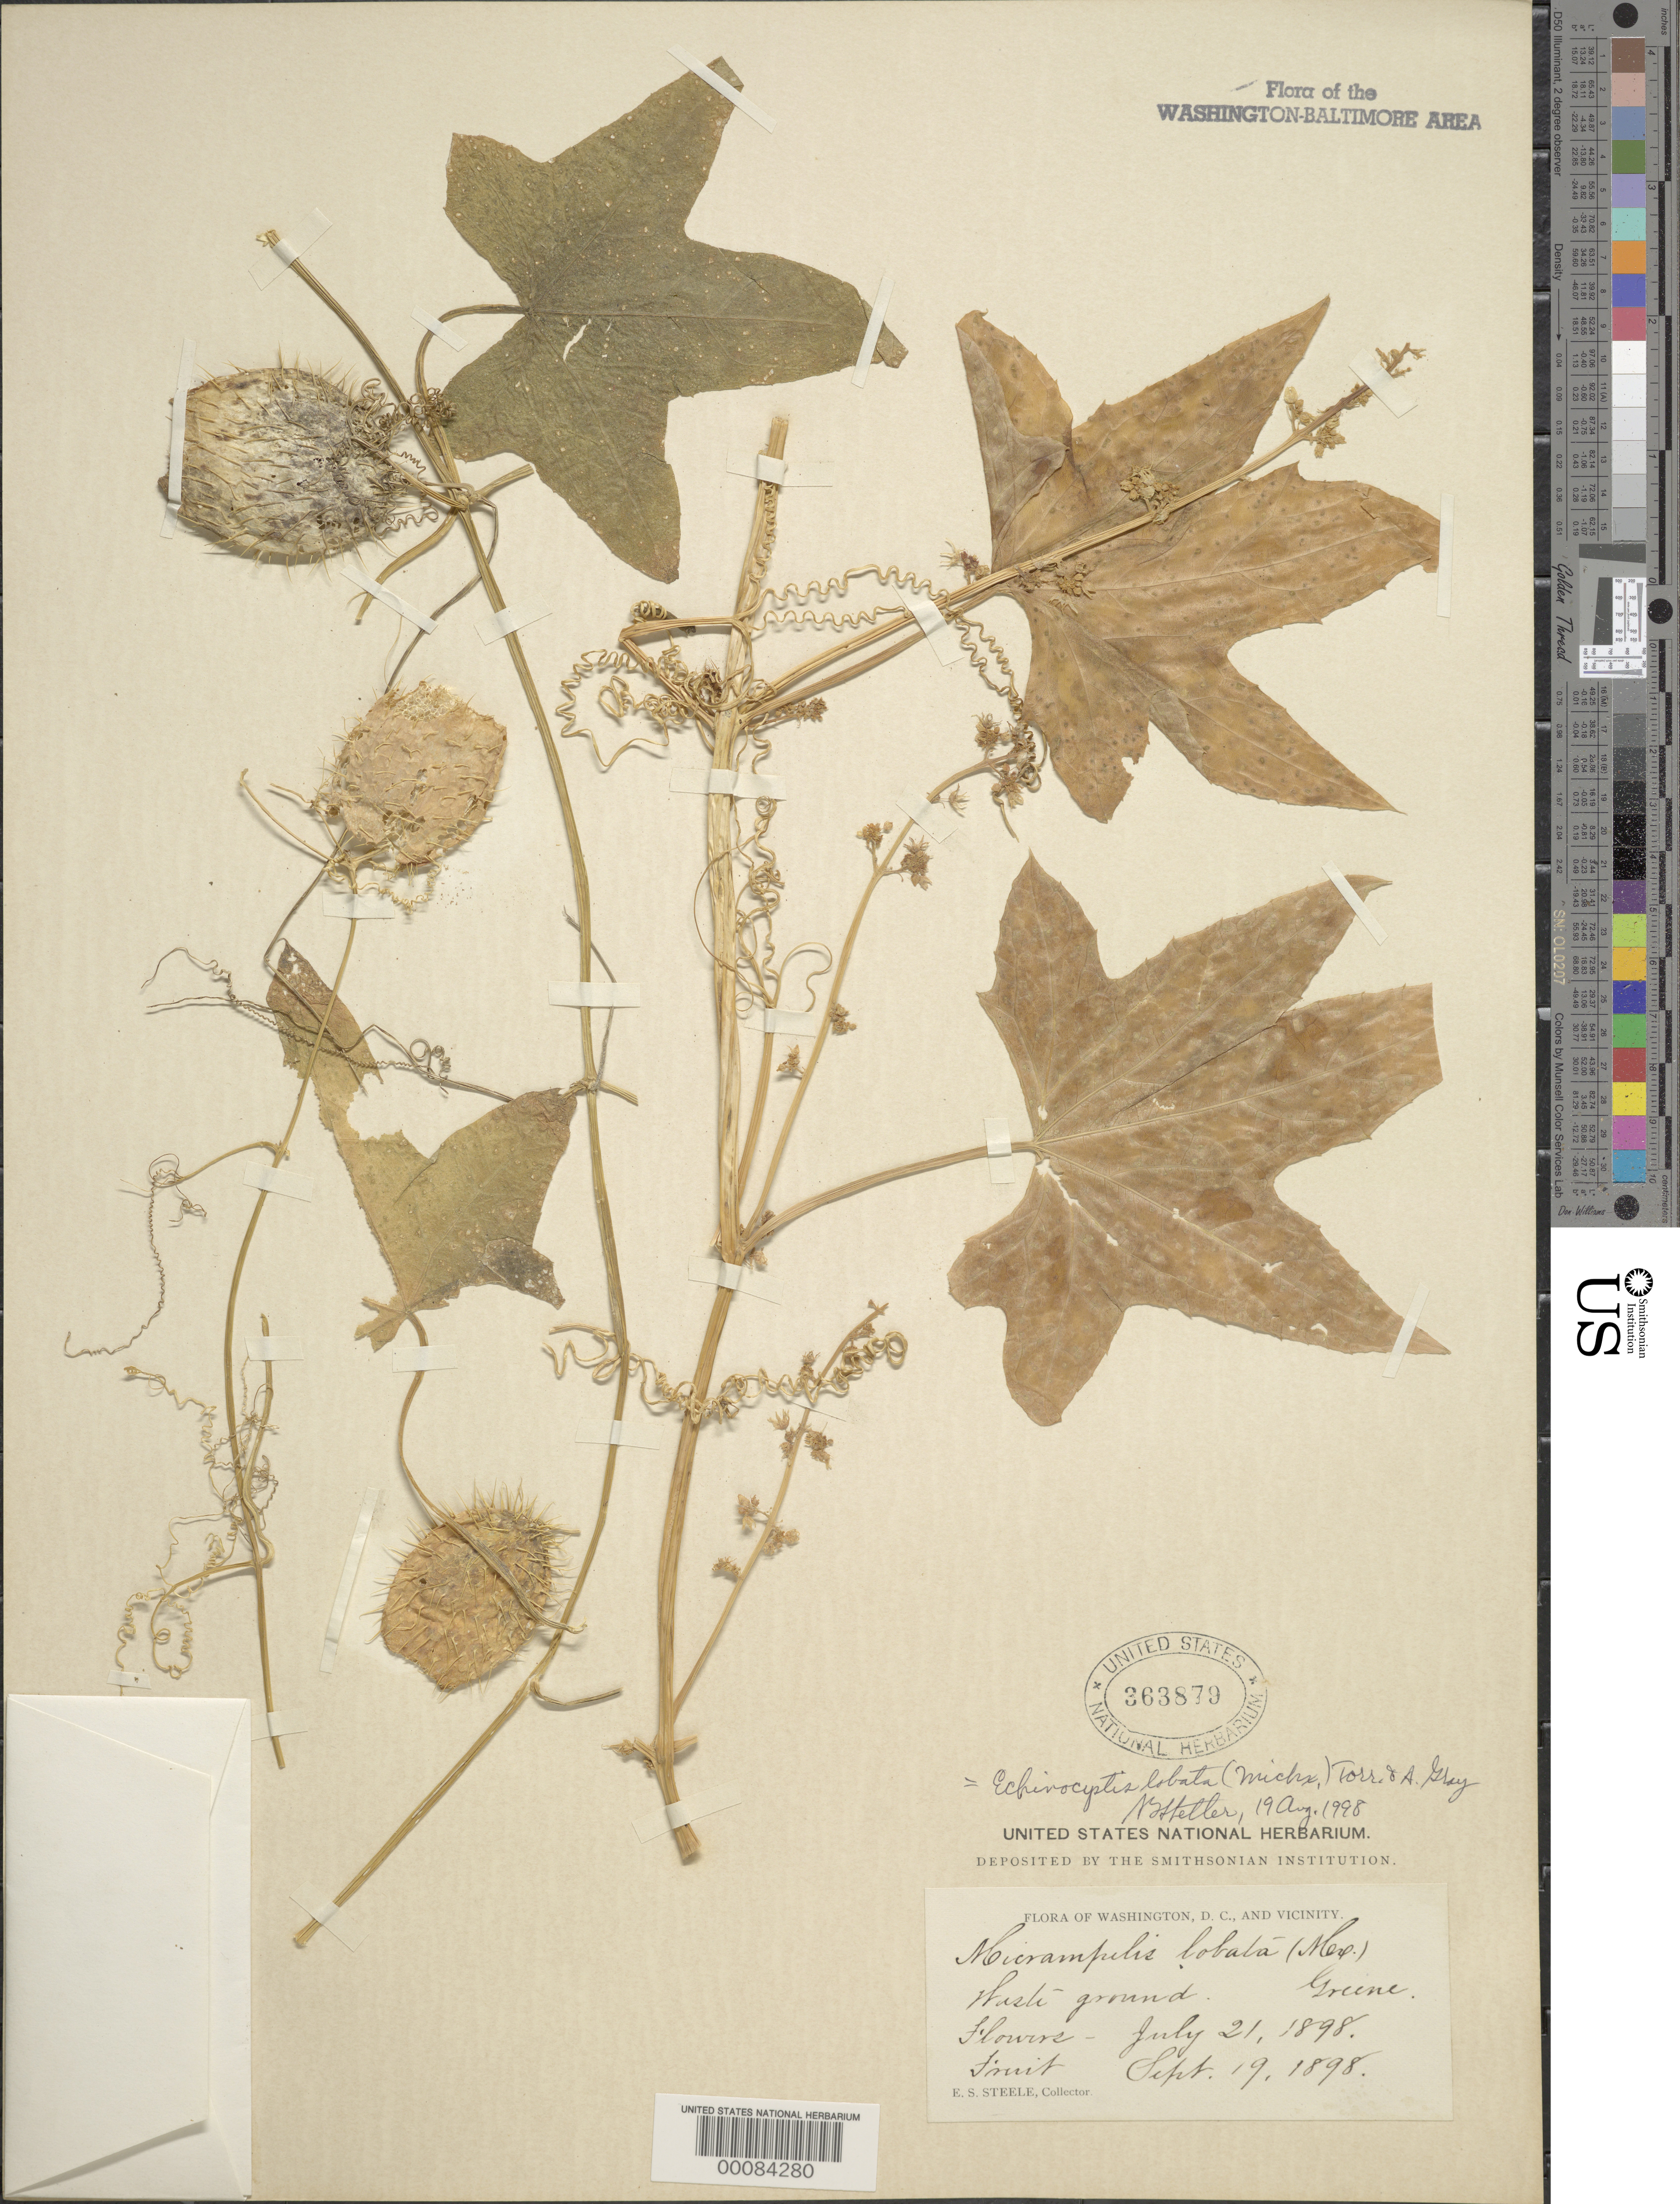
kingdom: Plantae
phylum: Tracheophyta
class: Magnoliopsida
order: Cucurbitales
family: Cucurbitaceae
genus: Echinocystis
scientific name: Echinocystis lobata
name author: (Michx.) Torr. & A. Gray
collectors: E. Steele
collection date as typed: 21 Jul 1898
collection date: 1898-07-21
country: United States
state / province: District of Columbia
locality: waste ground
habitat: Waste ground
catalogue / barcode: US 363879